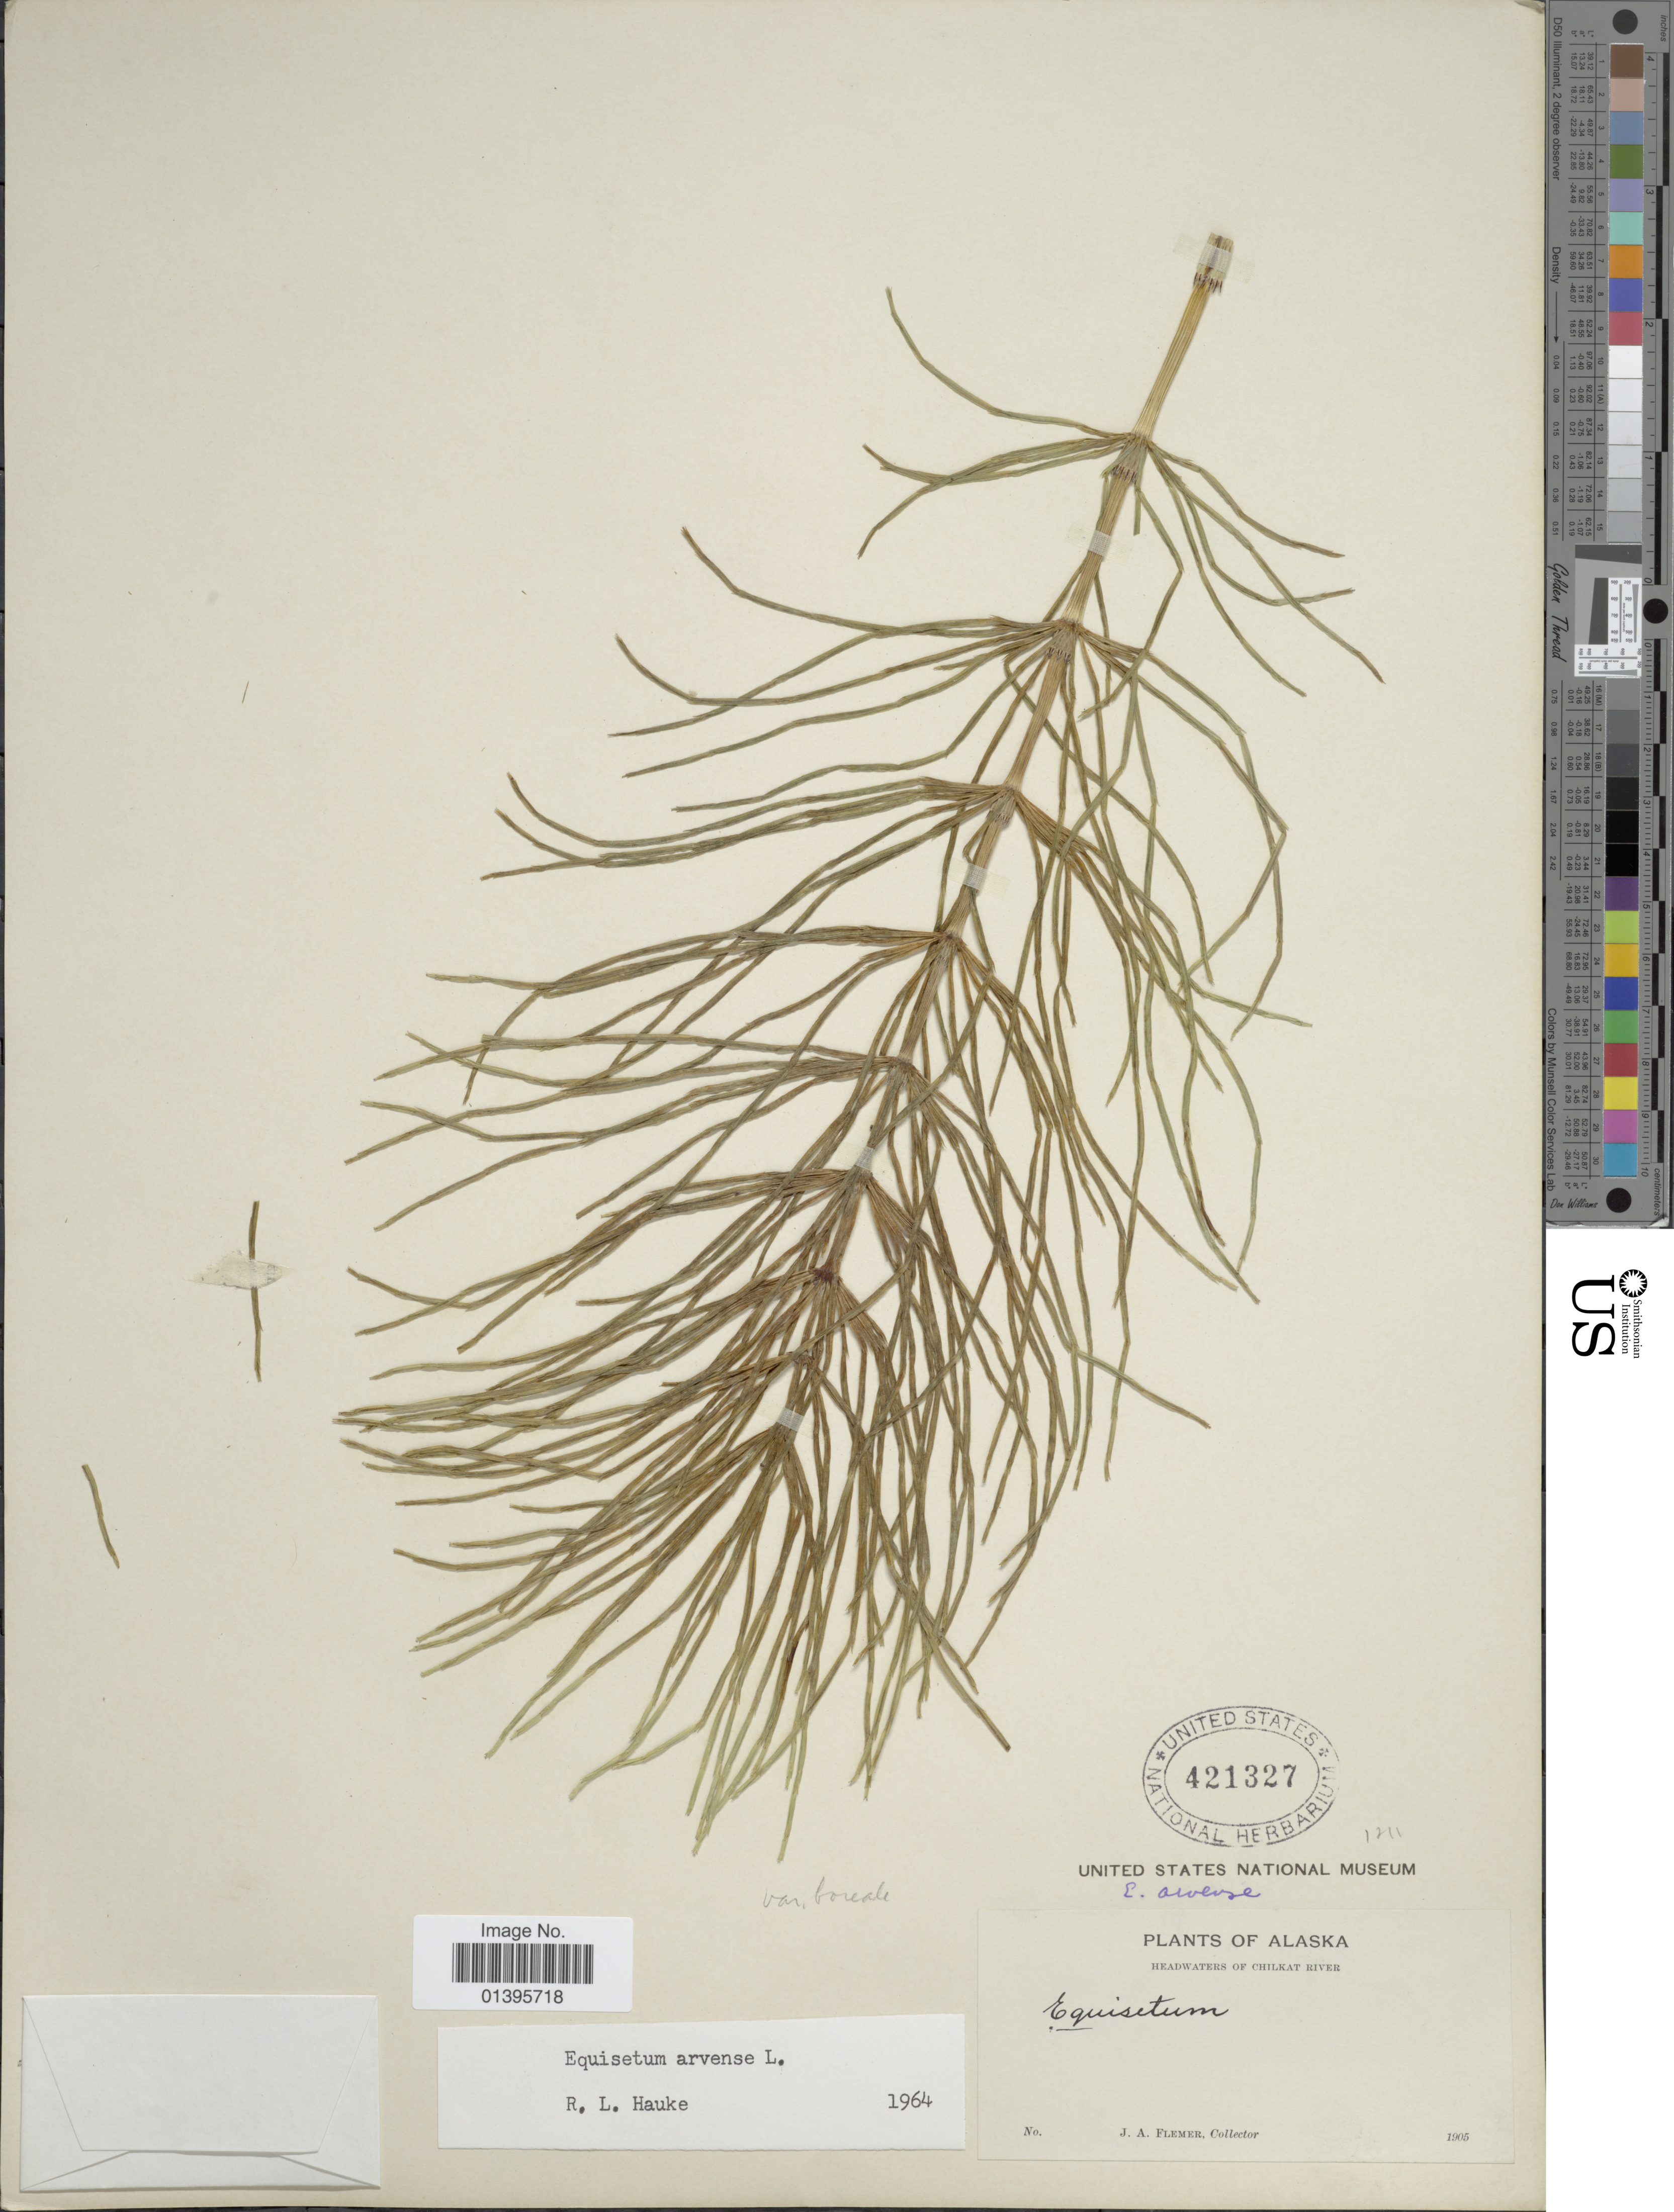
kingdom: Plantae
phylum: Tracheophyta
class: Polypodiopsida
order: Equisetales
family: Equisetaceae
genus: Equisetum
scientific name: Equisetum arvense var. boreale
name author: (Bong.) Rupr.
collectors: J. Flemer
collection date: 1905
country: United States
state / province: Alaska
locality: Headwaters of Chilkat River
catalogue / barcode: US 421327